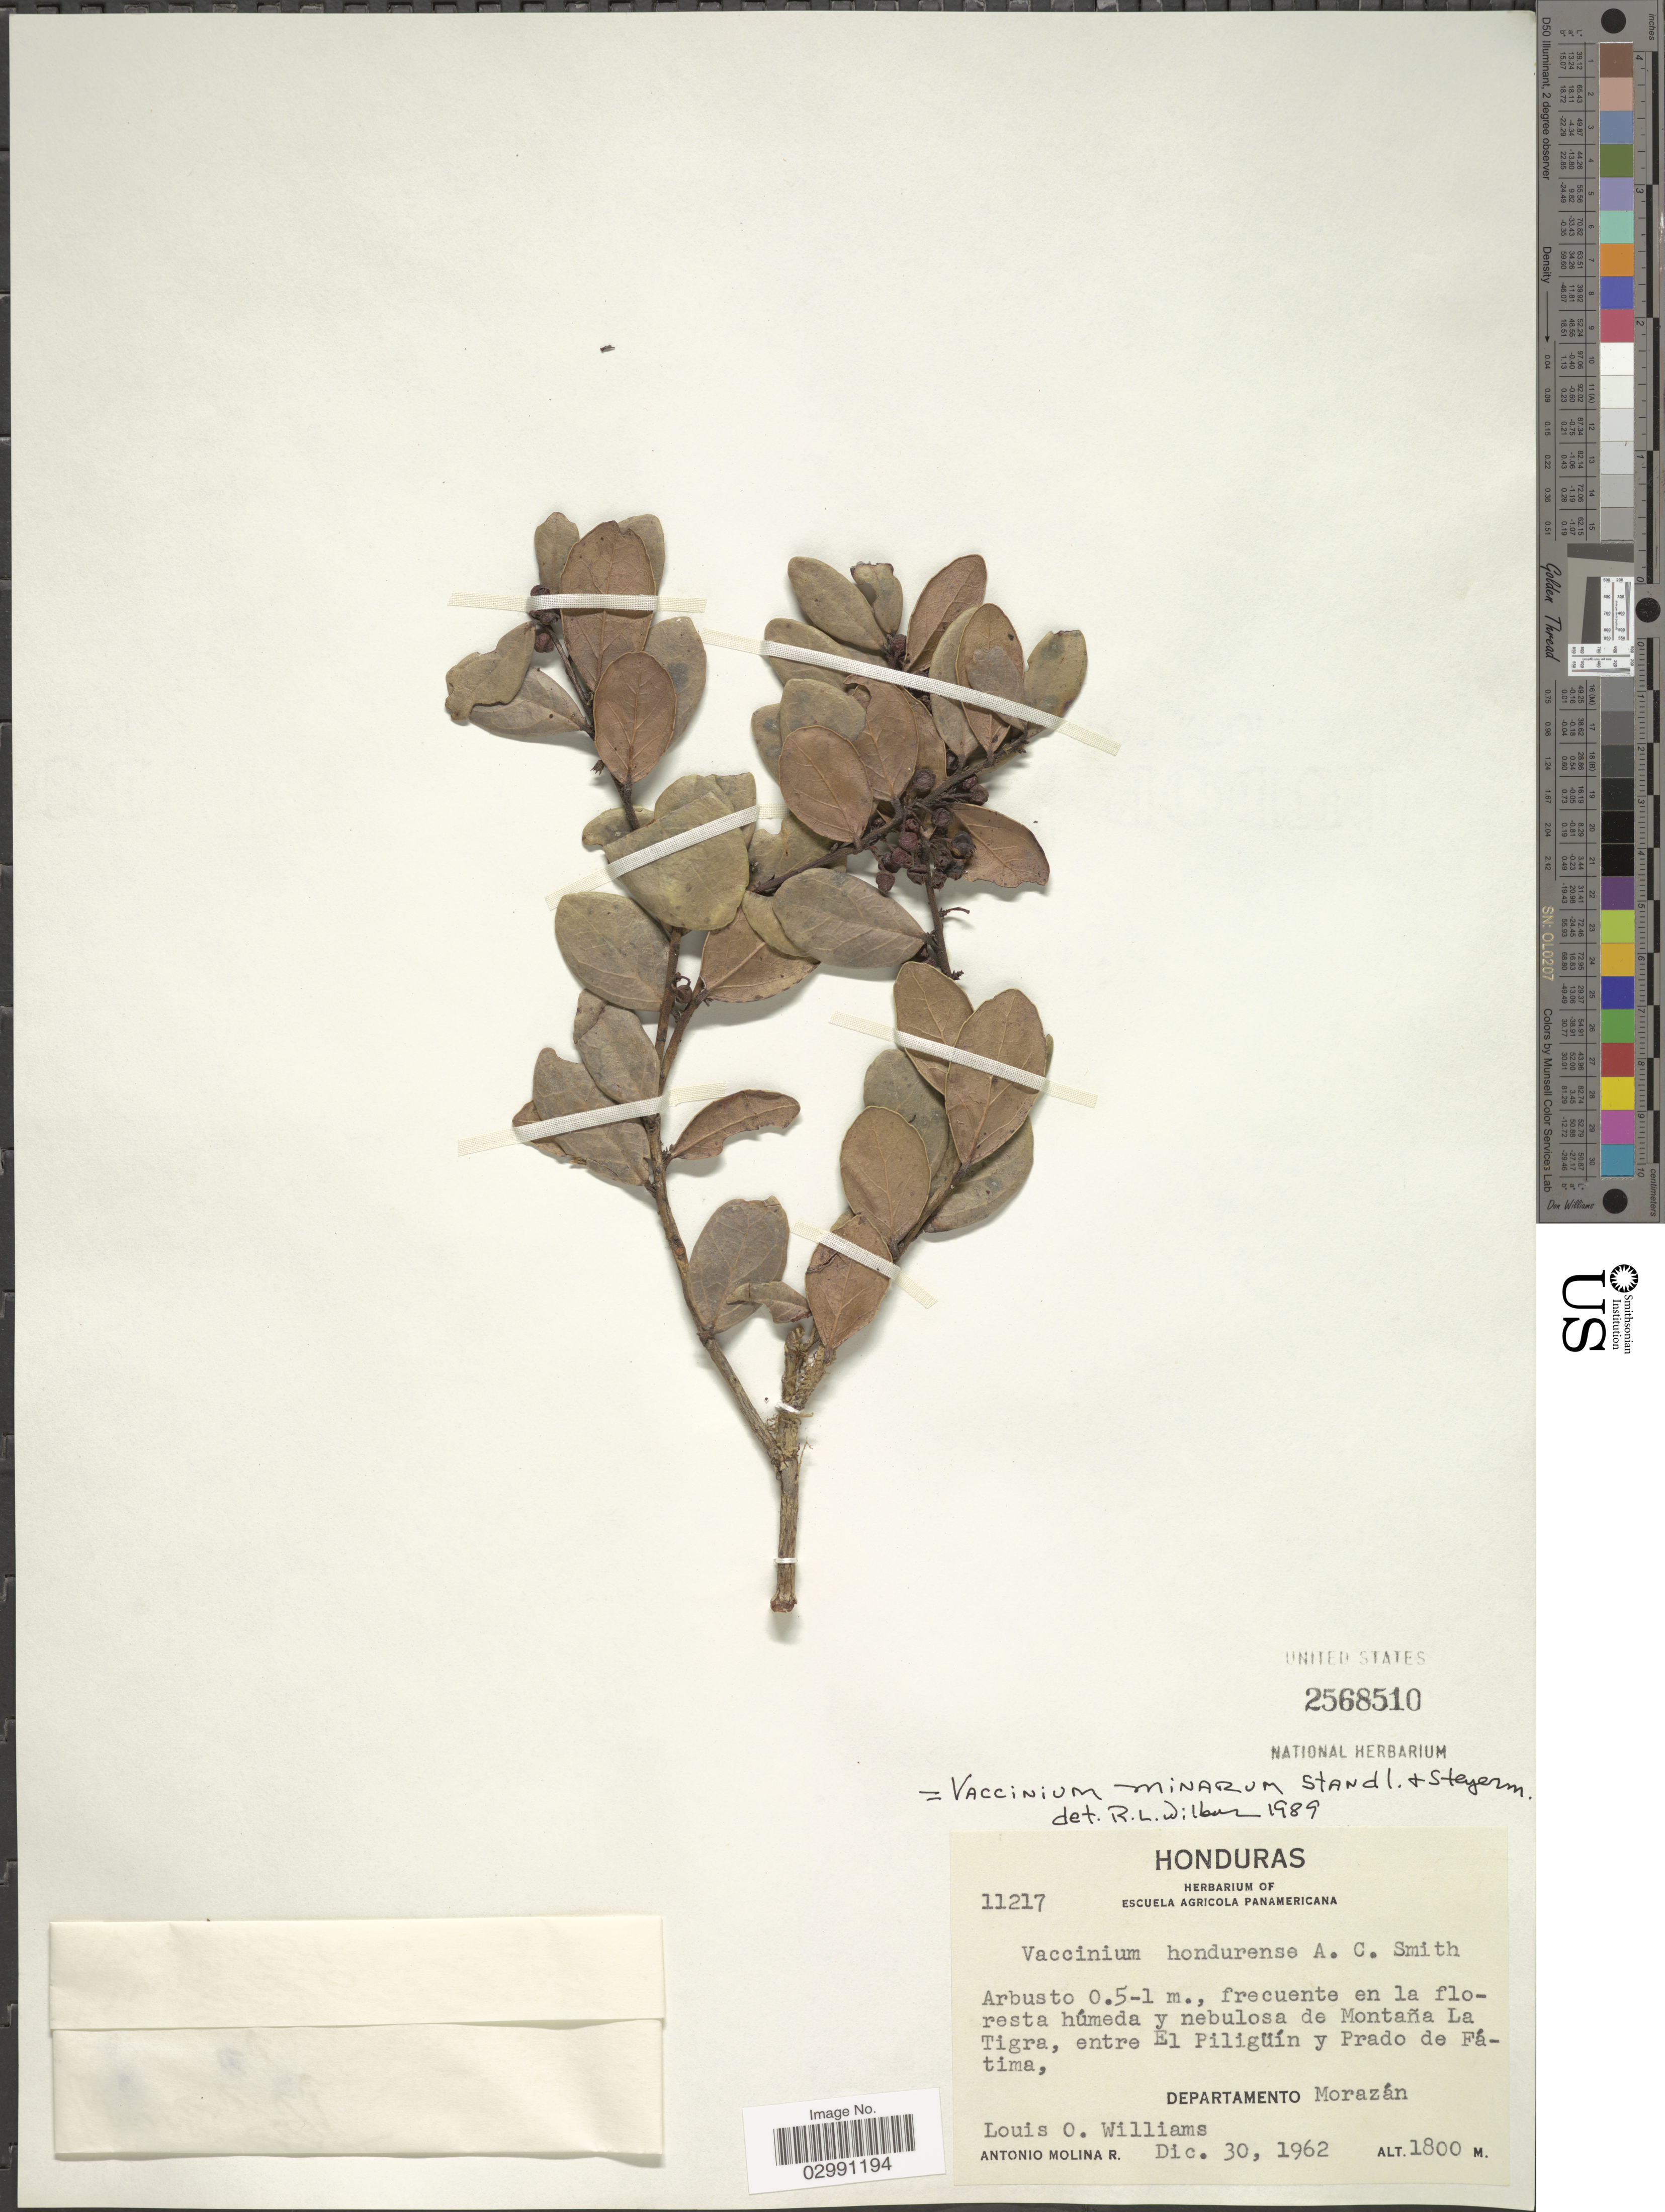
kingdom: Plantae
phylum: Tracheophyta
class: Magnoliopsida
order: Ericales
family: Ericaceae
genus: Vaccinium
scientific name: Vaccinium minarum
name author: Standl. & Steyerm.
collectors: L. O. Williams & A. R. Molina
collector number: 11217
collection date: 1962-12-30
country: Honduras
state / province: Fco. Morazán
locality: Frecuente en la floresta húmeda y nebulosa de Montaña La Tigra, entre El Piligüín y Prado de Fátima, Departamento Morazán.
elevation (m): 1800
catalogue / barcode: US 2568510